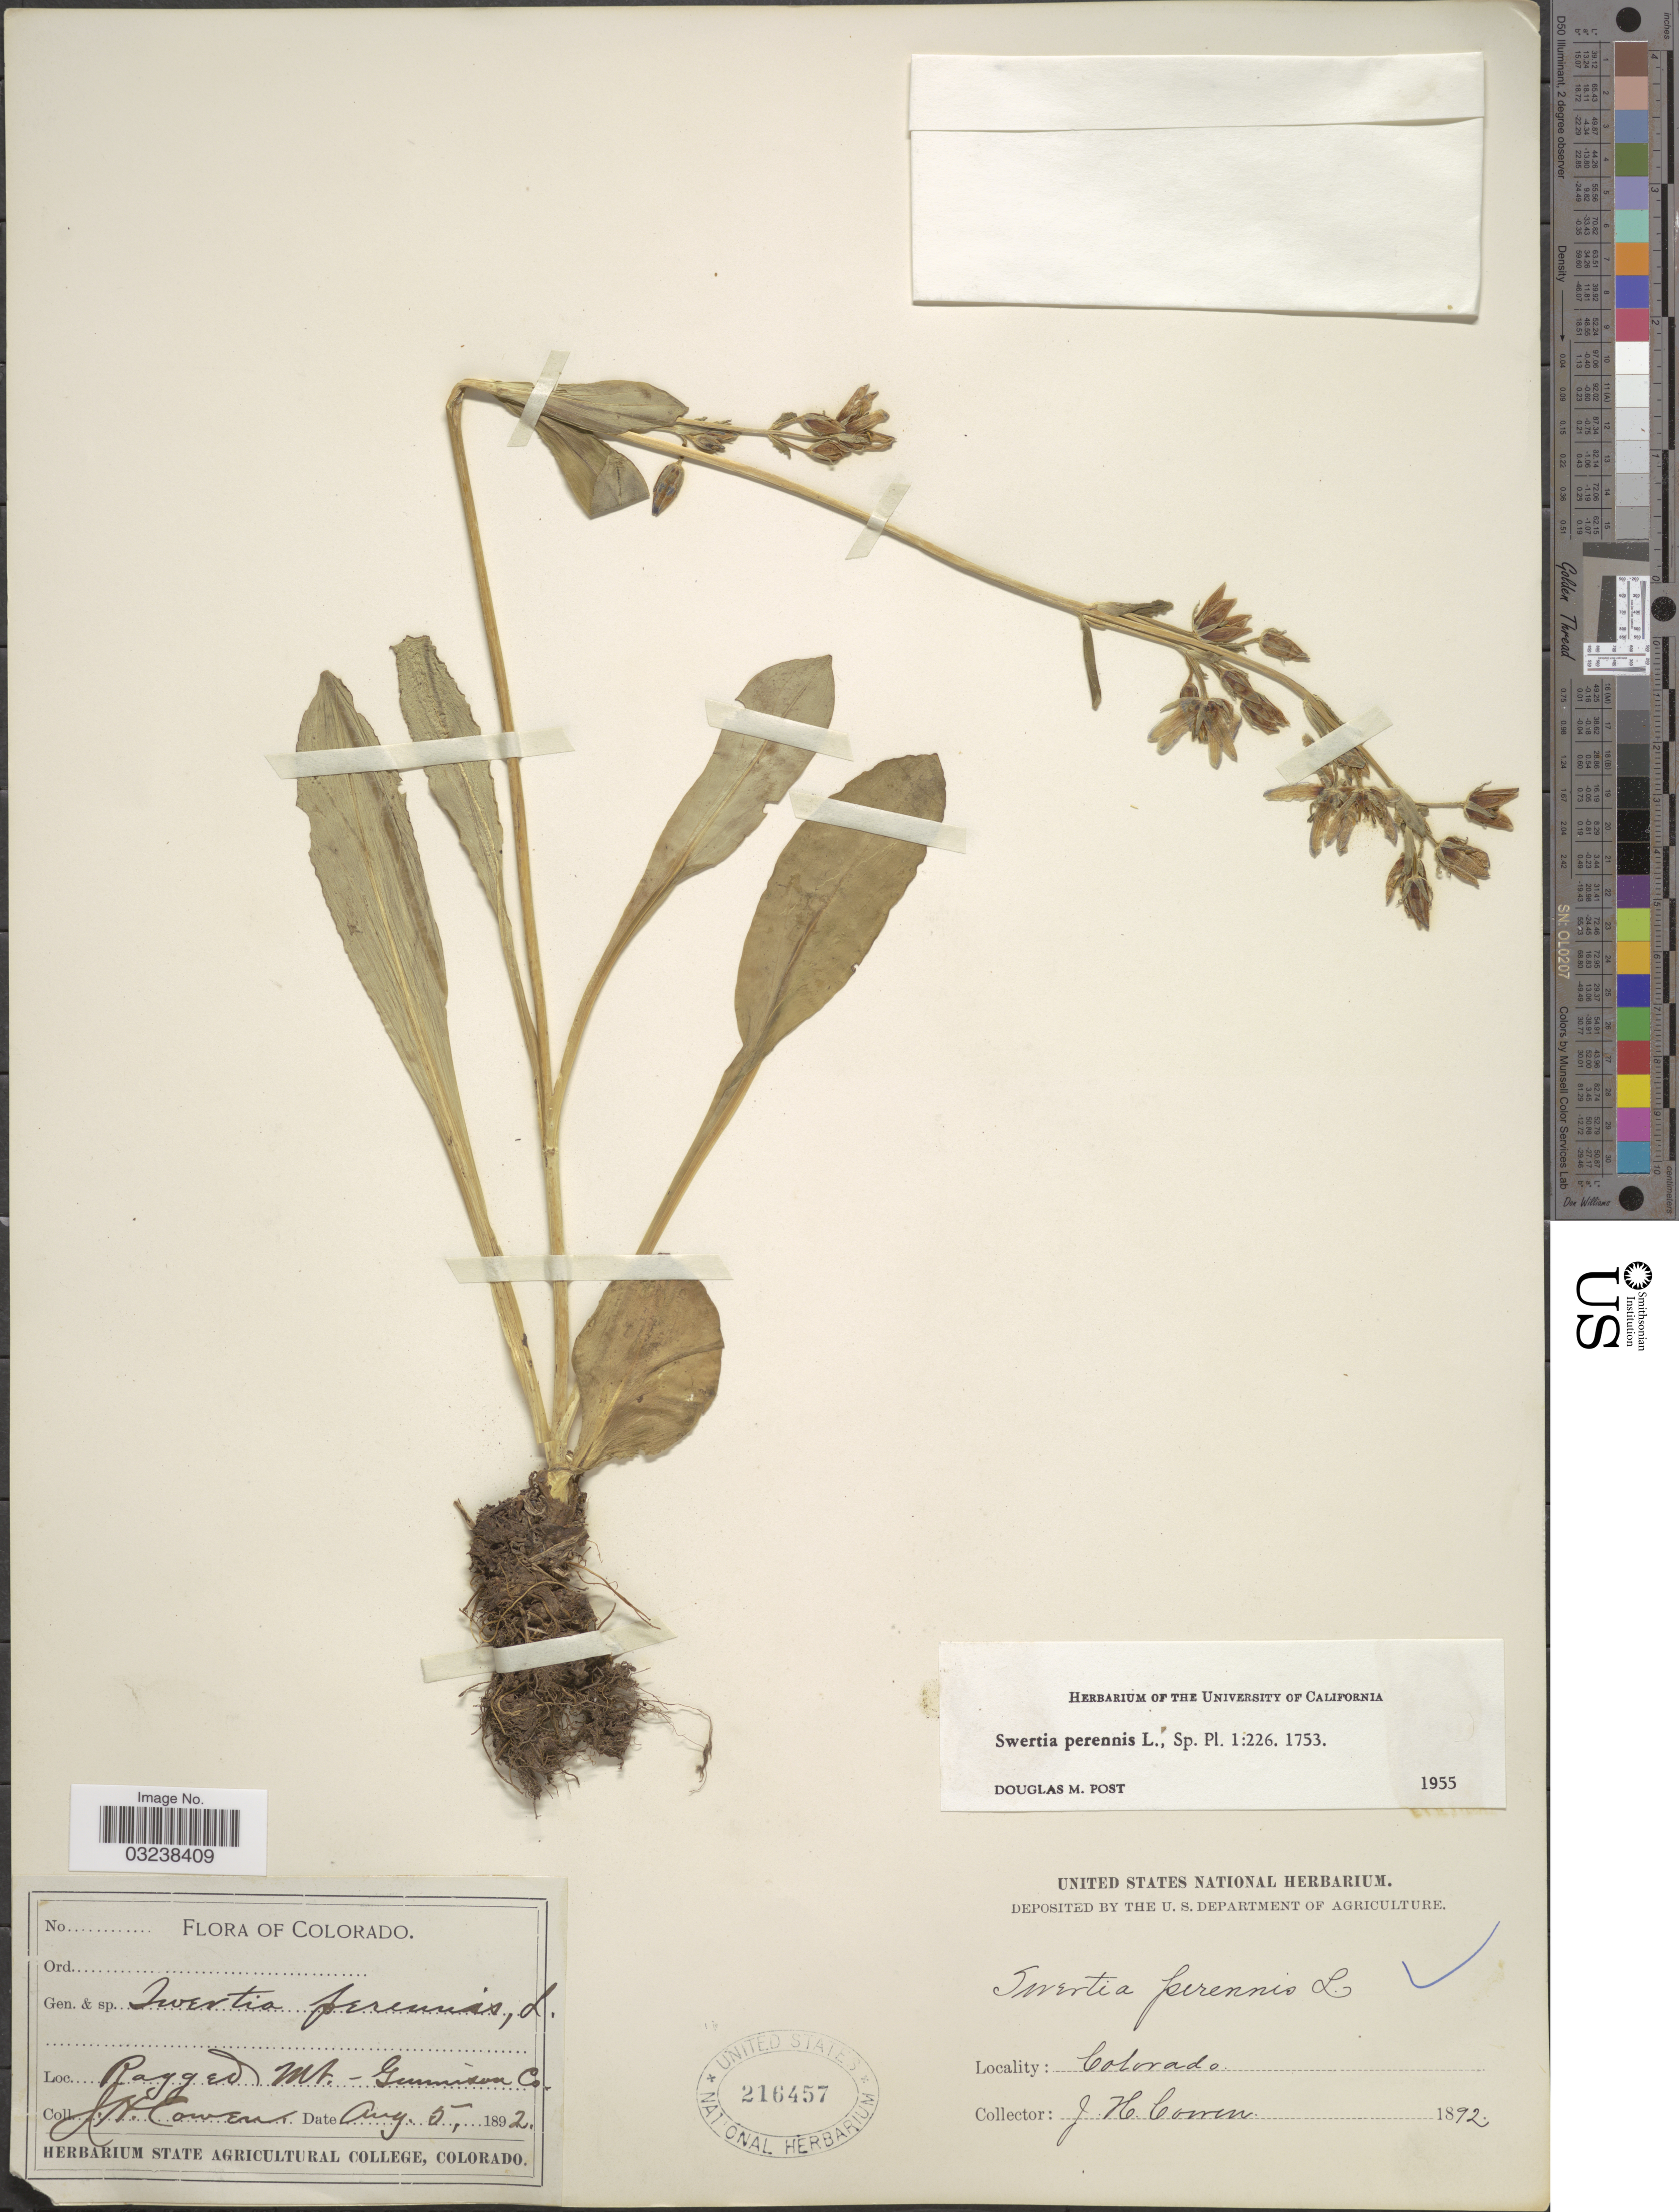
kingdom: Plantae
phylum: Tracheophyta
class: Magnoliopsida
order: Gentianales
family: Gentianaceae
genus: Swertia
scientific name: Swertia perennis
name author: L.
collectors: J. H. Cowen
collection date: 1892-08-05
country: United States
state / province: Colorado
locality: Ragged Mt. - Gunnison Co.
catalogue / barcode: US 216457